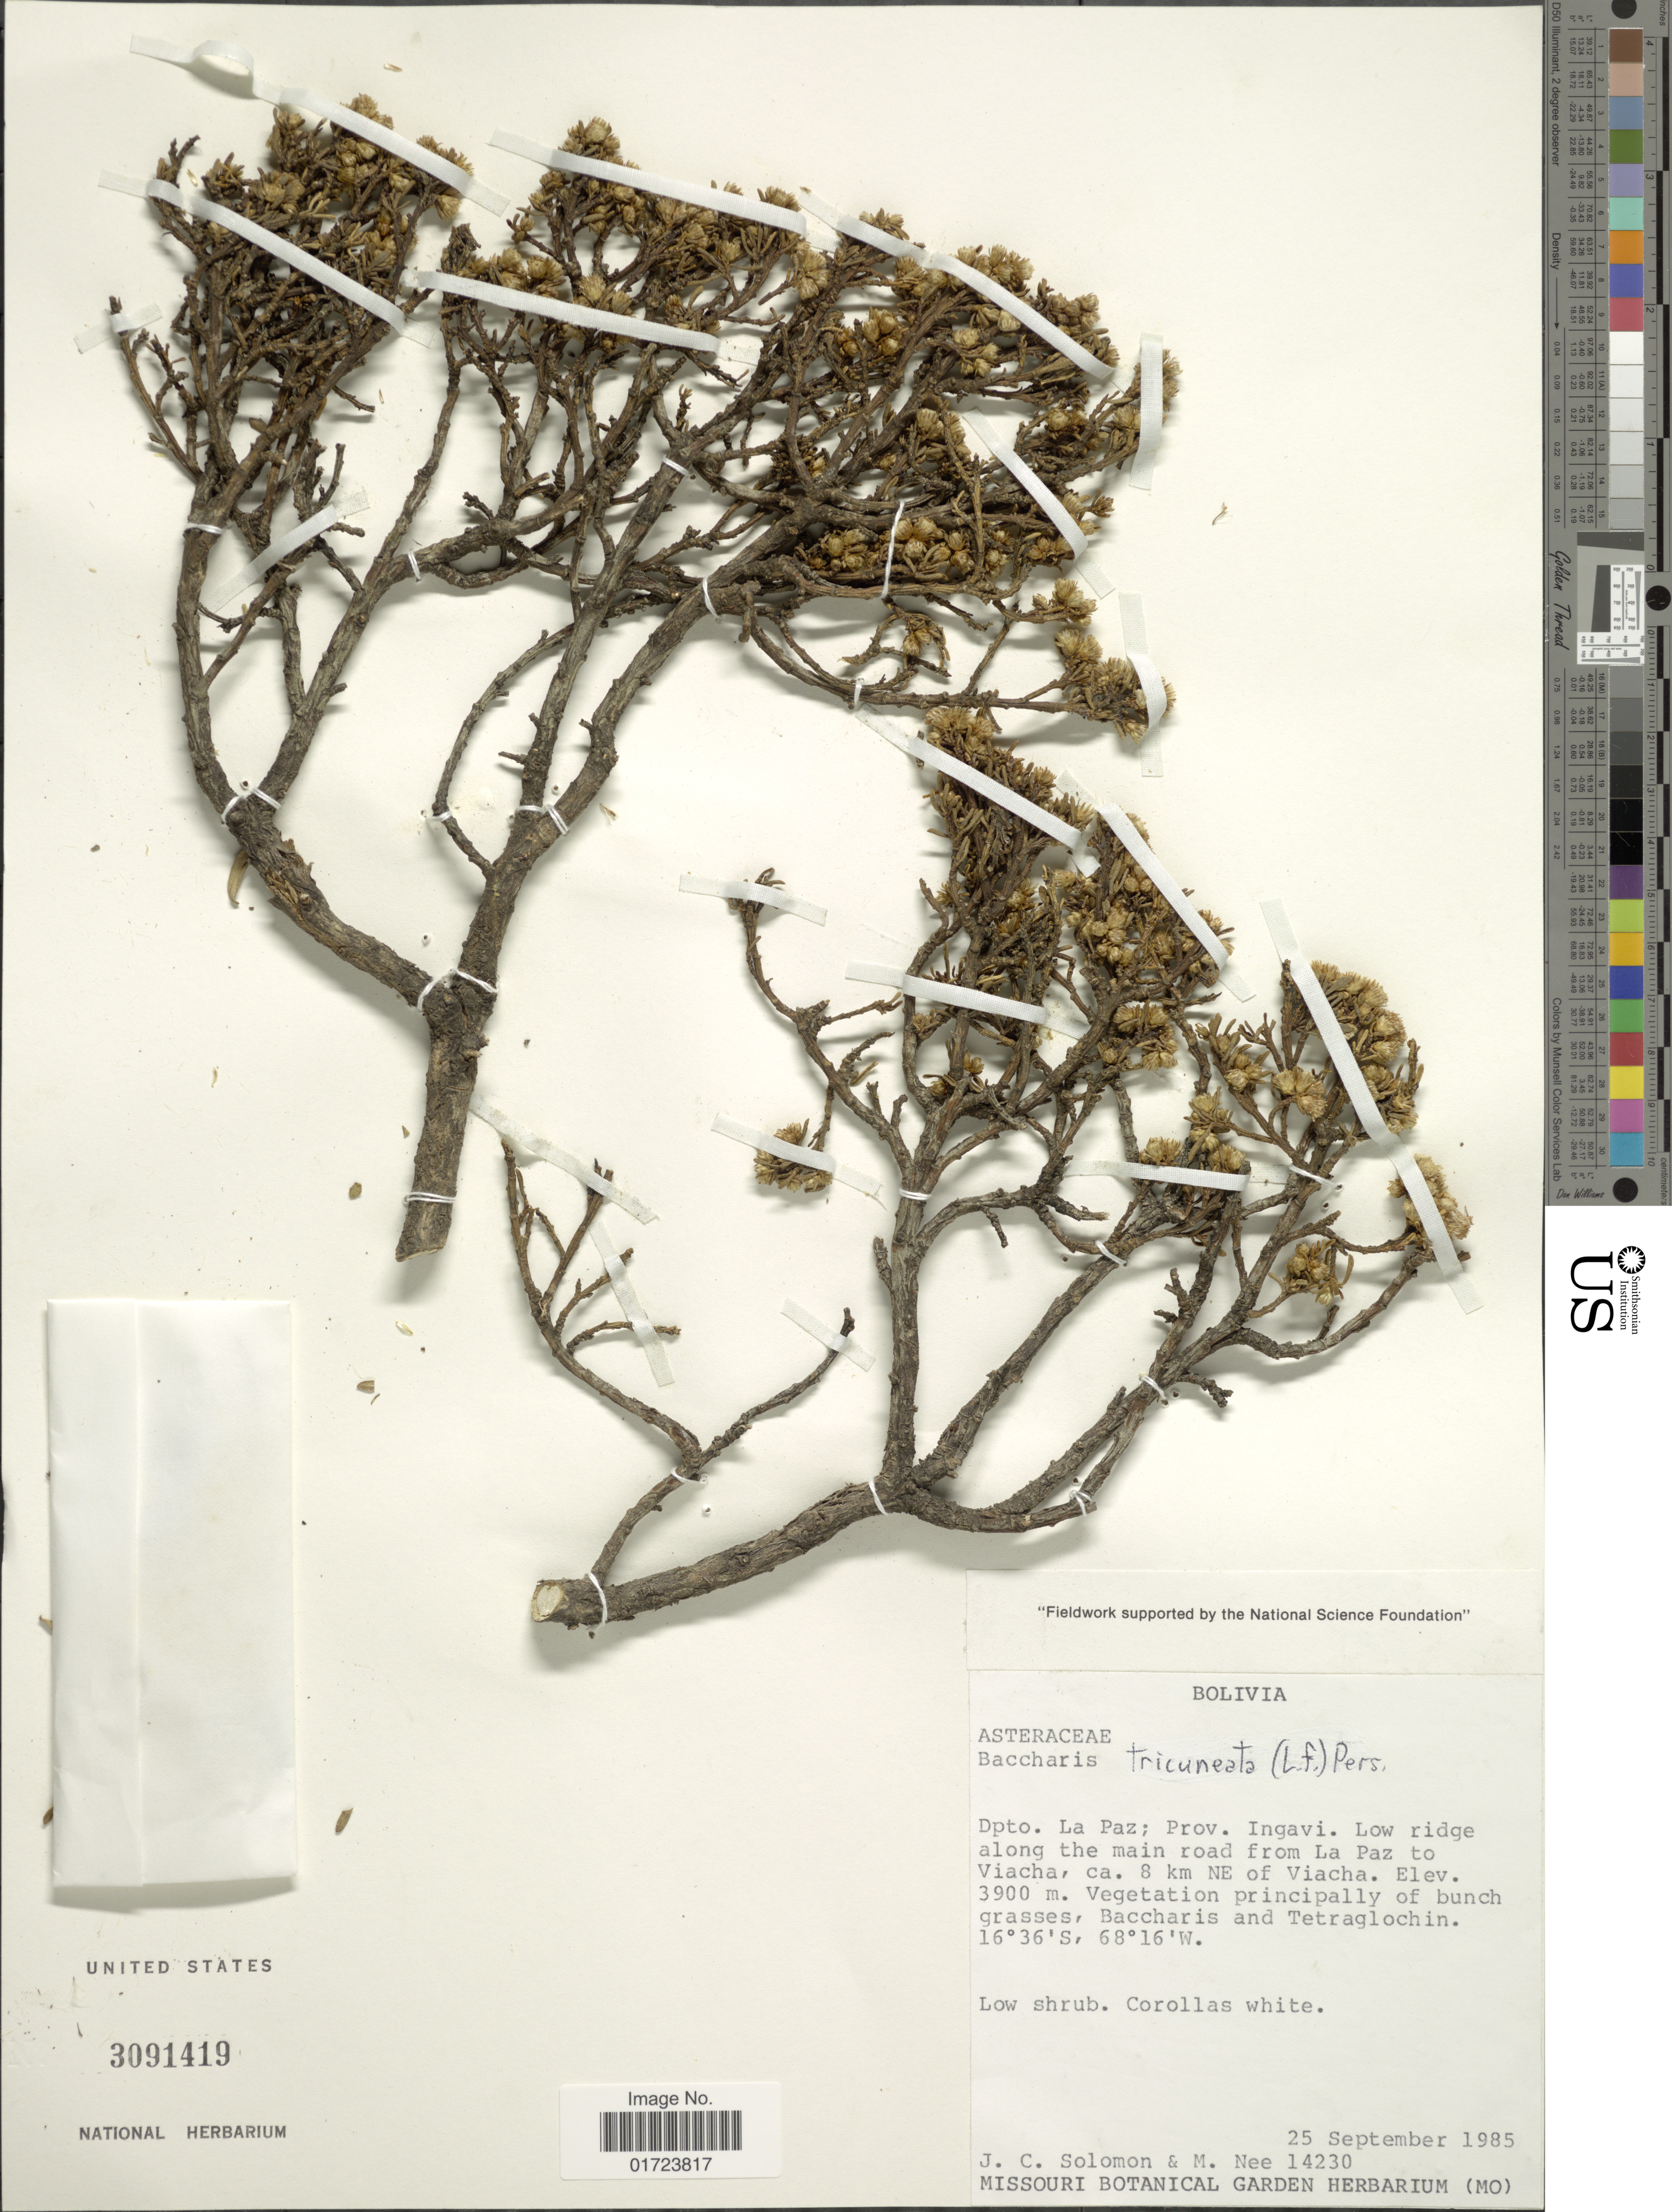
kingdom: Plantae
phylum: Tracheophyta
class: Magnoliopsida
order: Asterales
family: Asteraceae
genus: Baccharis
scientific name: Baccharis tricuneata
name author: (L. f.) Pers.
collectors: J. C. Solomon & M. Nee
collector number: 14230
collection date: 1985-09-25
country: Bolivia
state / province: La Paz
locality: Dpto. La Paz; Prov. Ingavi. Low ridge along the main road from La Paz to Viacha, ca. 8 km NE of Viacha.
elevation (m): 3900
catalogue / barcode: US 3091419